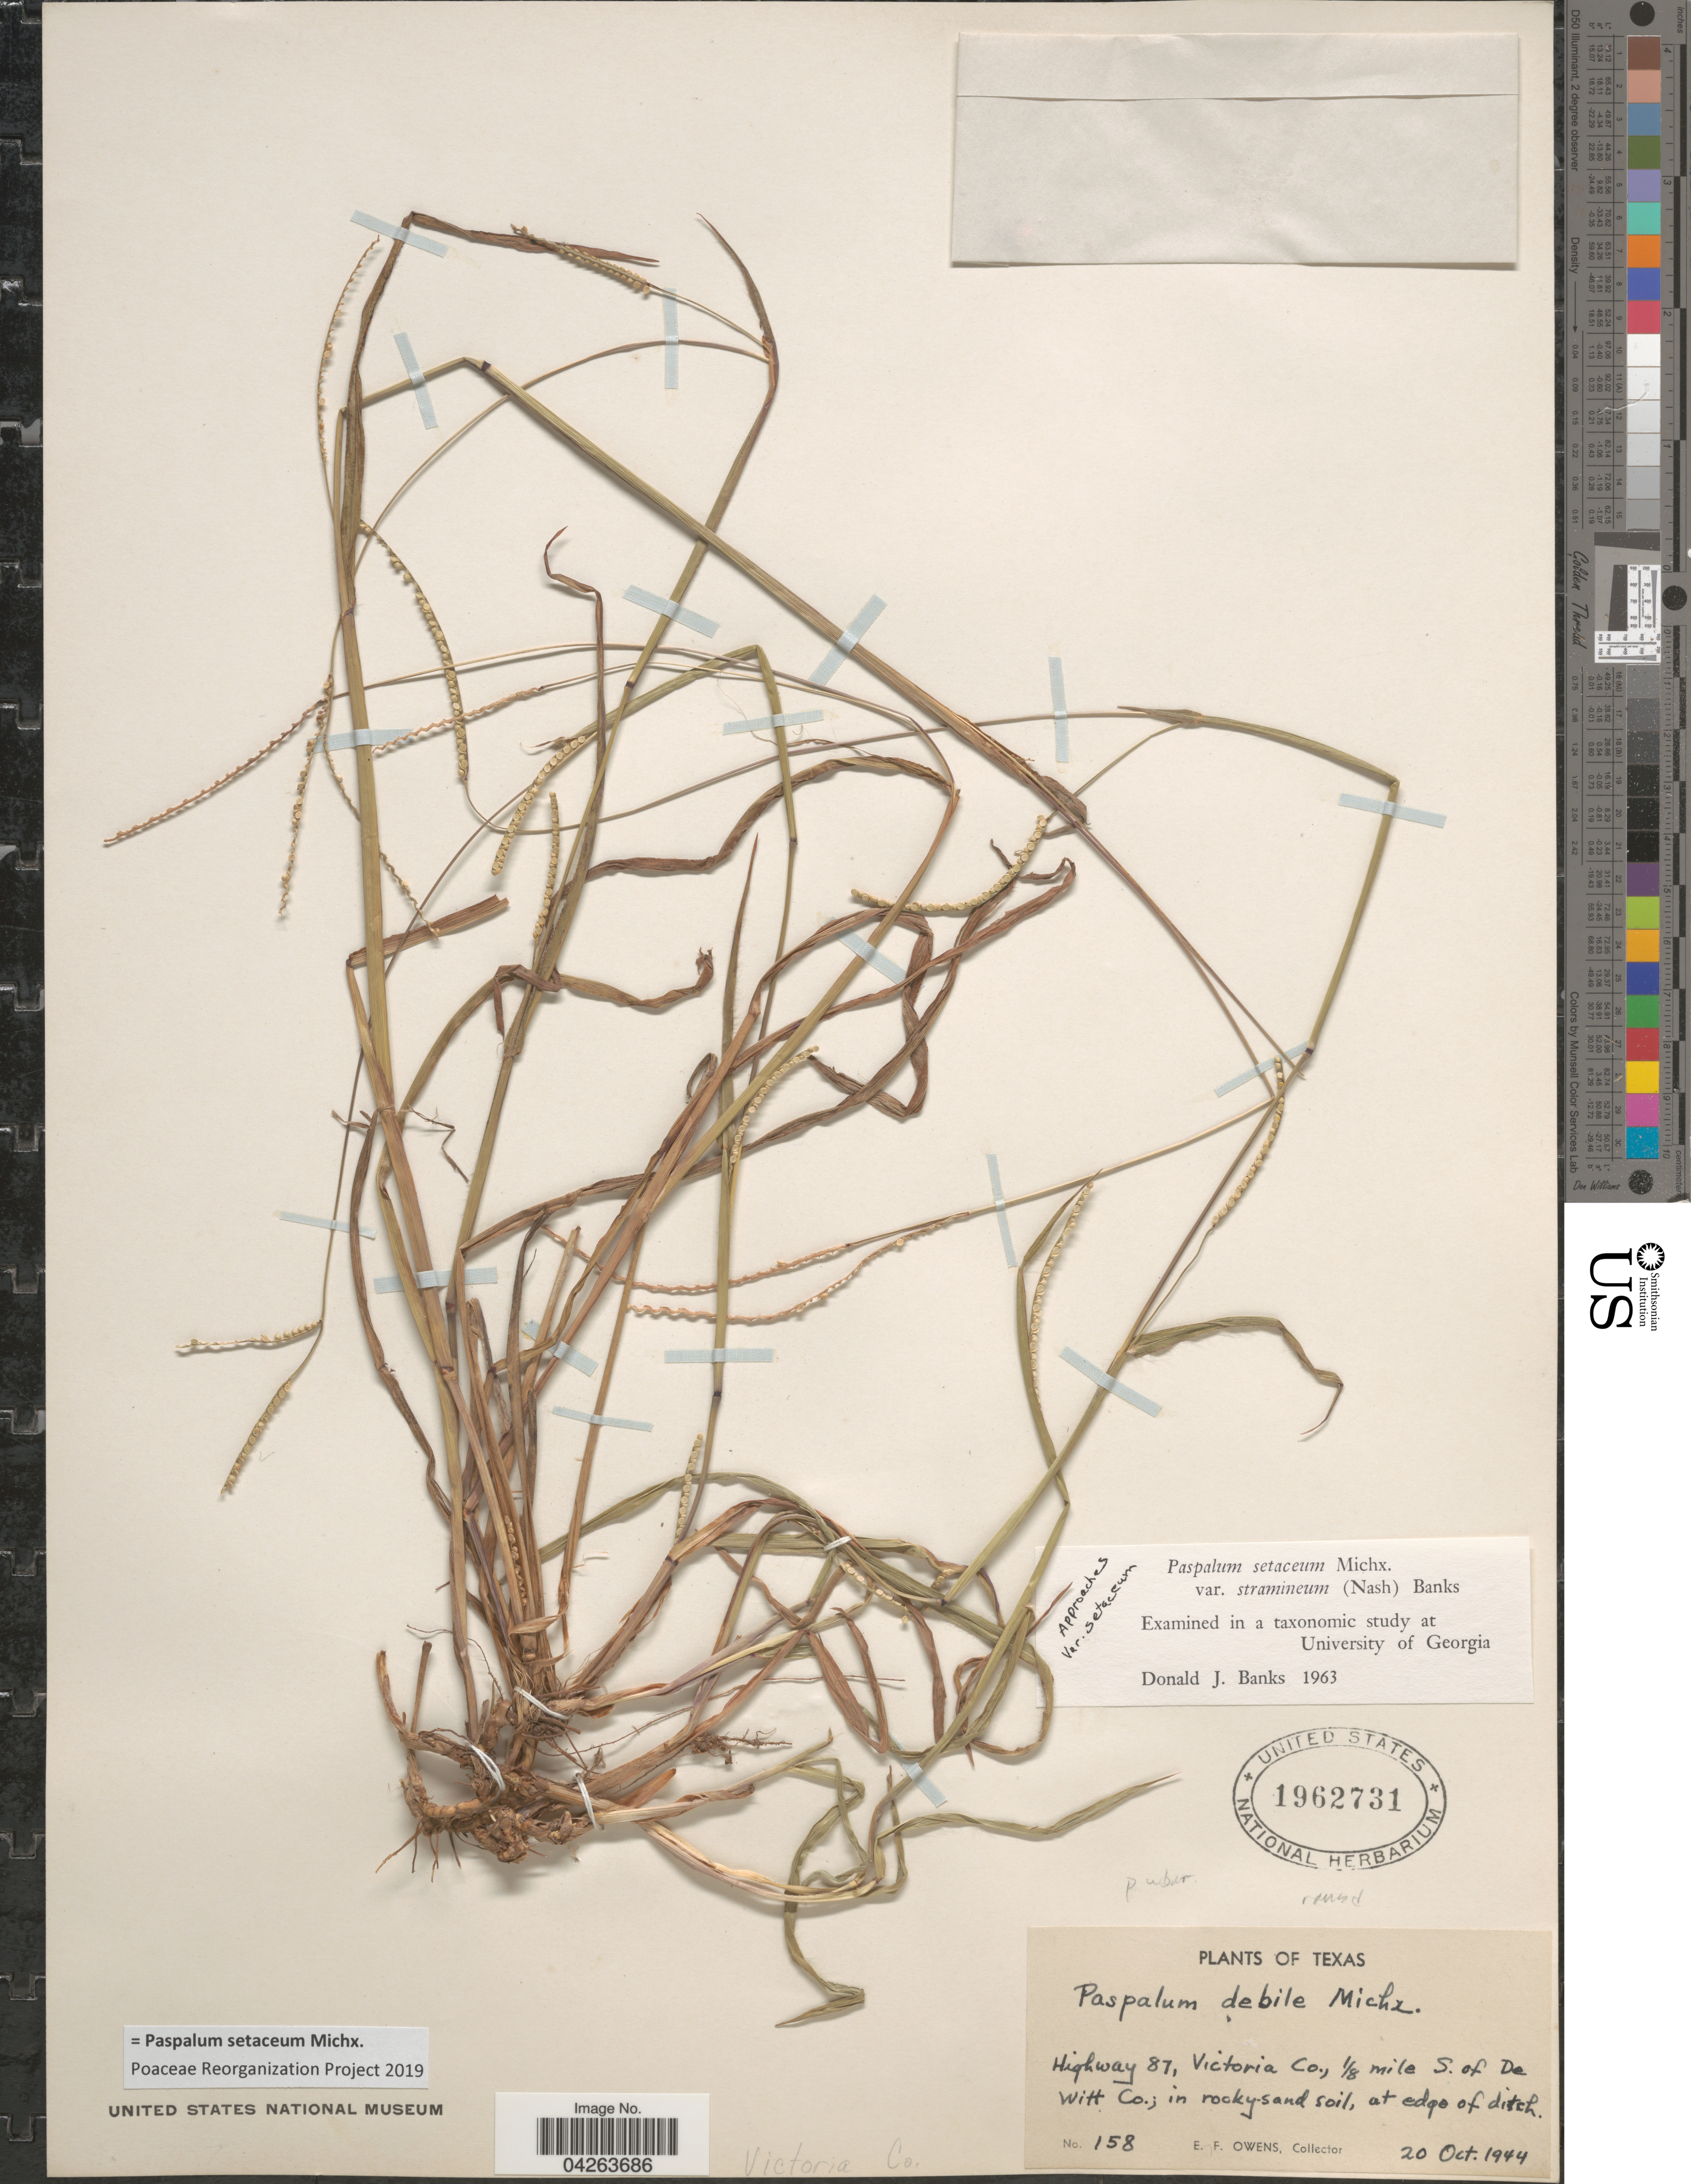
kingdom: Plantae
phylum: Tracheophyta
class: Liliopsida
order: Poales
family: Poaceae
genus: Paspalum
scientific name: Paspalum setaceum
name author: Michx.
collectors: E. Owens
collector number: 158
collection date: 1944-10-20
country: United States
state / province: Texas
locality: Highway 87, Victoria Co., 1/8 miles S. of De Witt Co., In rocky-sand soil, at edge of ditch.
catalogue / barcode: US 1962731